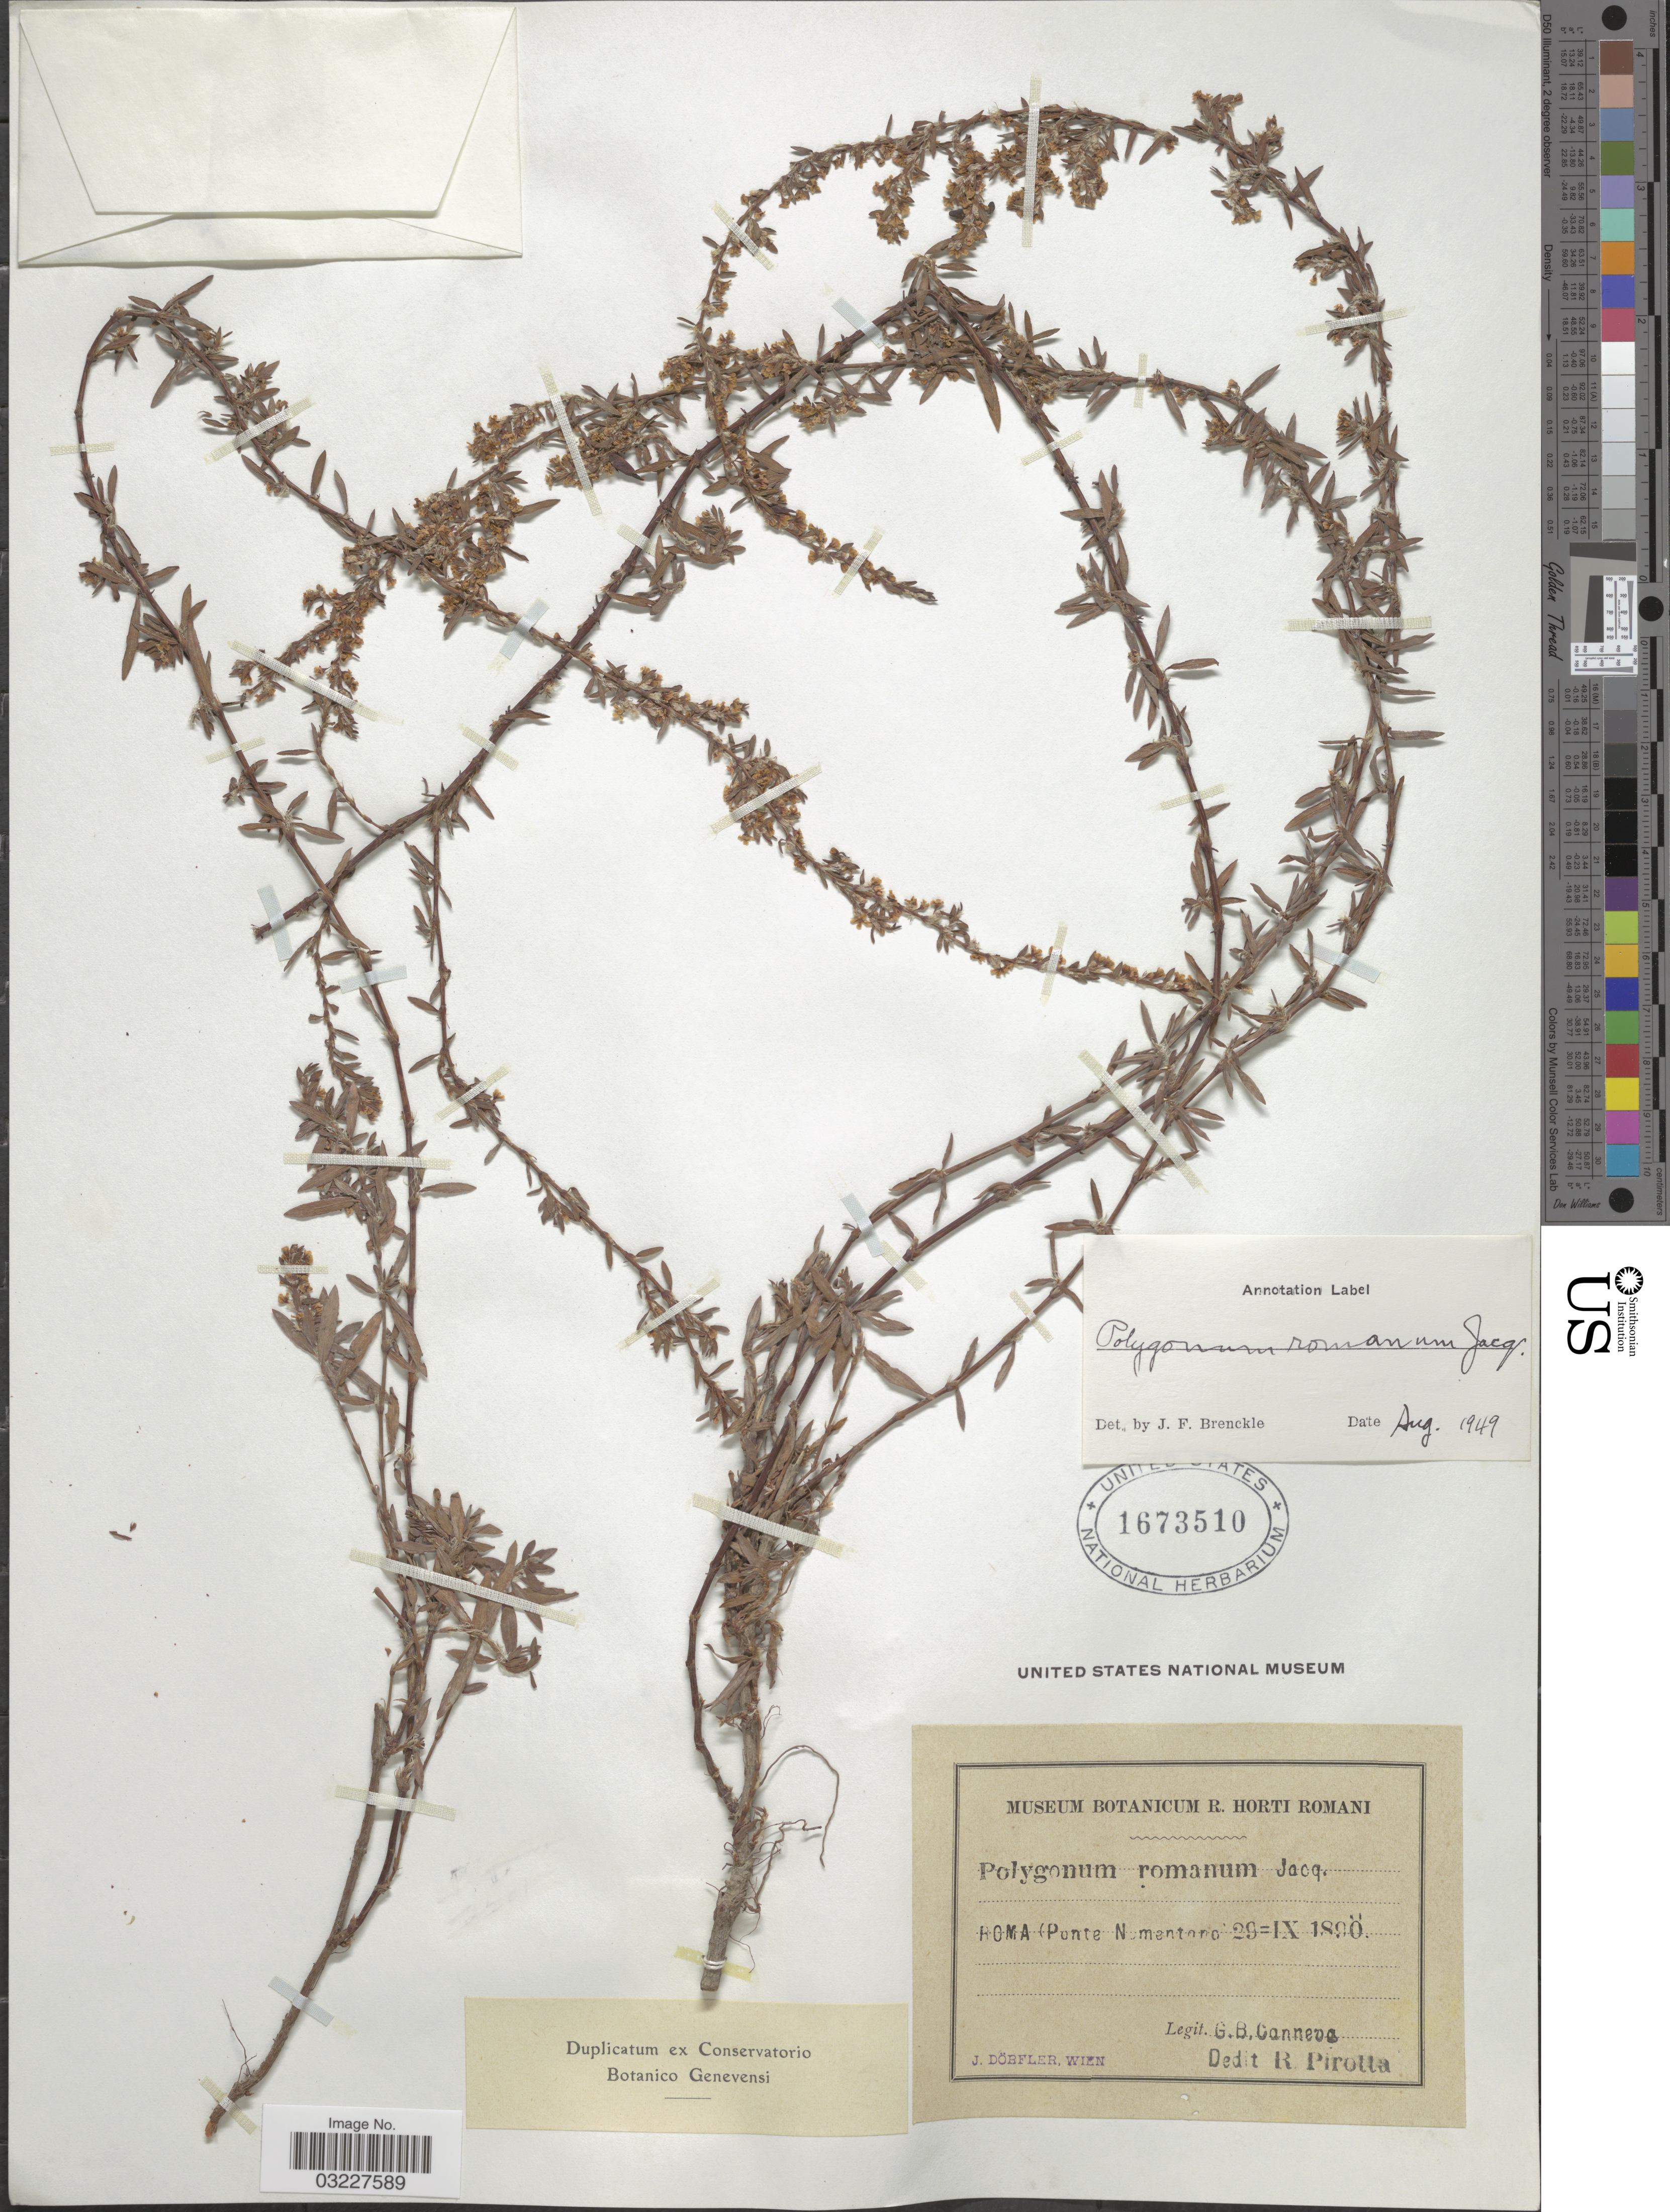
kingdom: Plantae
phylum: Tracheophyta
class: Magnoliopsida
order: Caryophyllales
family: Polygonaceae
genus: Polygonum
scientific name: Polygonum romanum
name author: Jacq.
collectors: G. Canneva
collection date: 1890-09-29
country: Italy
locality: Roma (Ponte Nomentano).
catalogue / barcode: US 1673510